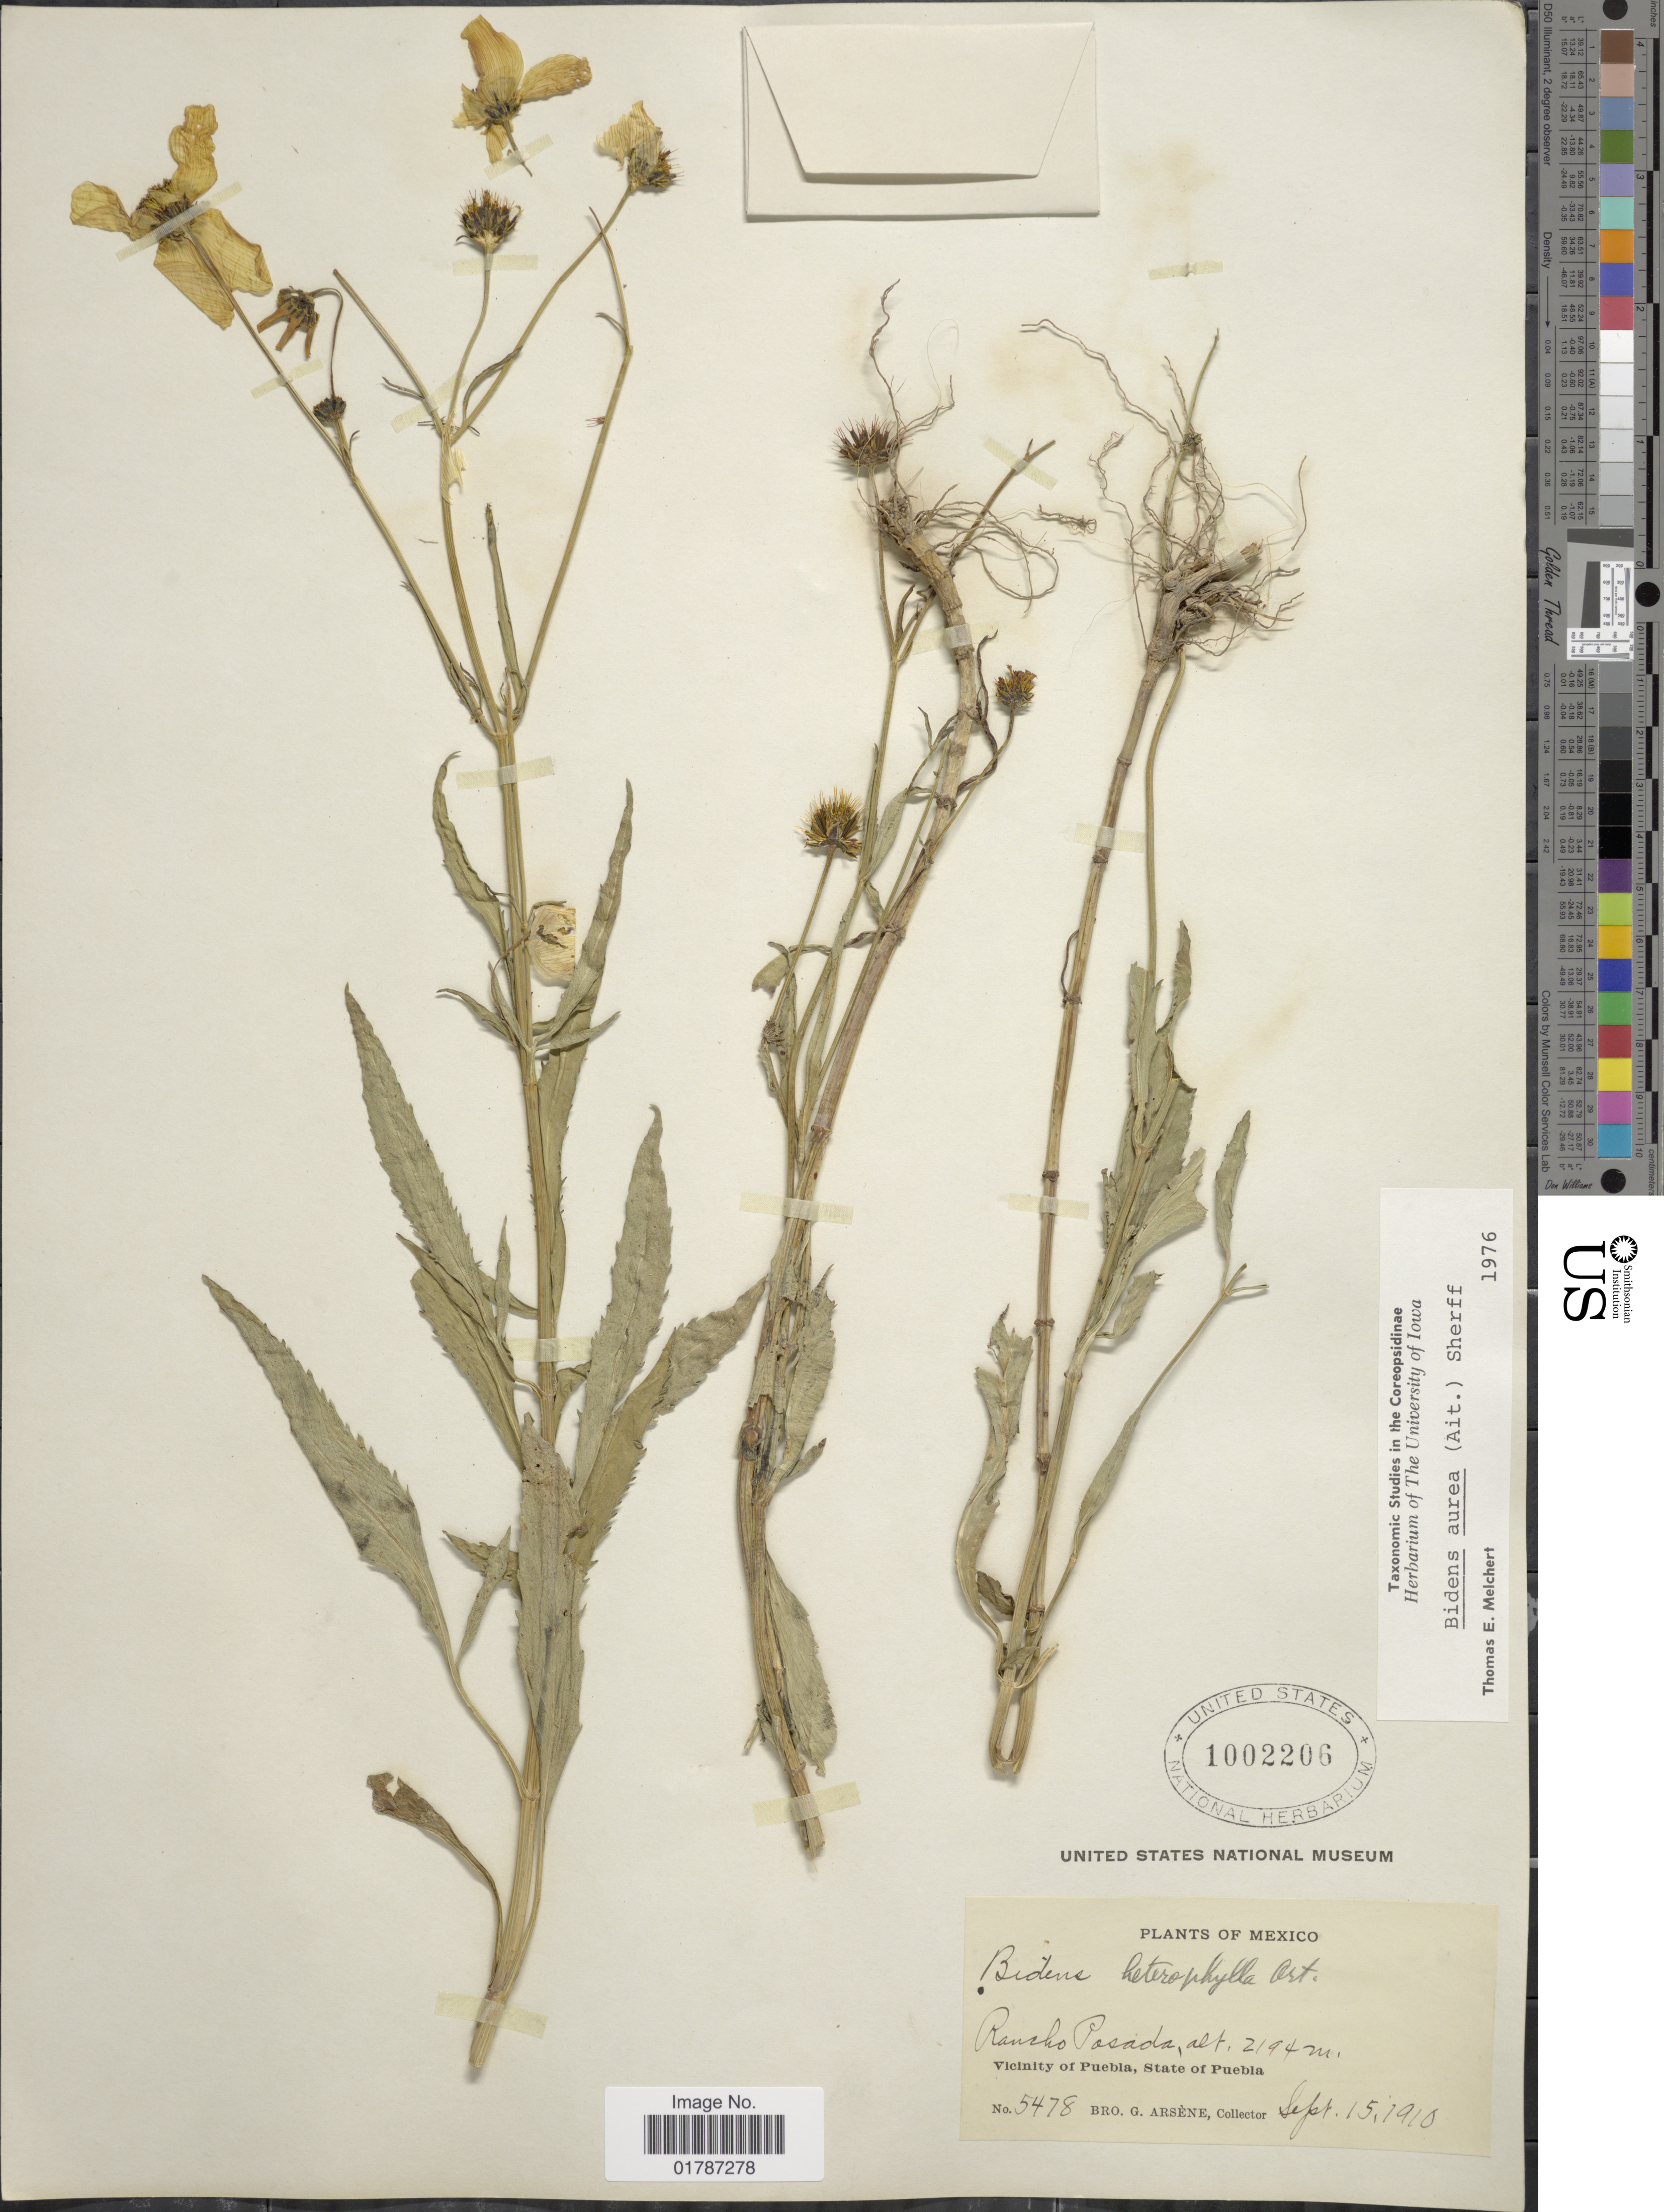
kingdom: Plantae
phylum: Tracheophyta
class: Magnoliopsida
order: Asterales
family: Asteraceae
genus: Bidens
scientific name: Bidens aurea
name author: (Aiton) Sherff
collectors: Bro. G. Arsène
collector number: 5478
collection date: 1910-09-15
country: Mexico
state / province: Puebla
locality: Rancho Posada, Vicinity of Puebla, State of Puebla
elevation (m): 2194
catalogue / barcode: US 1002206